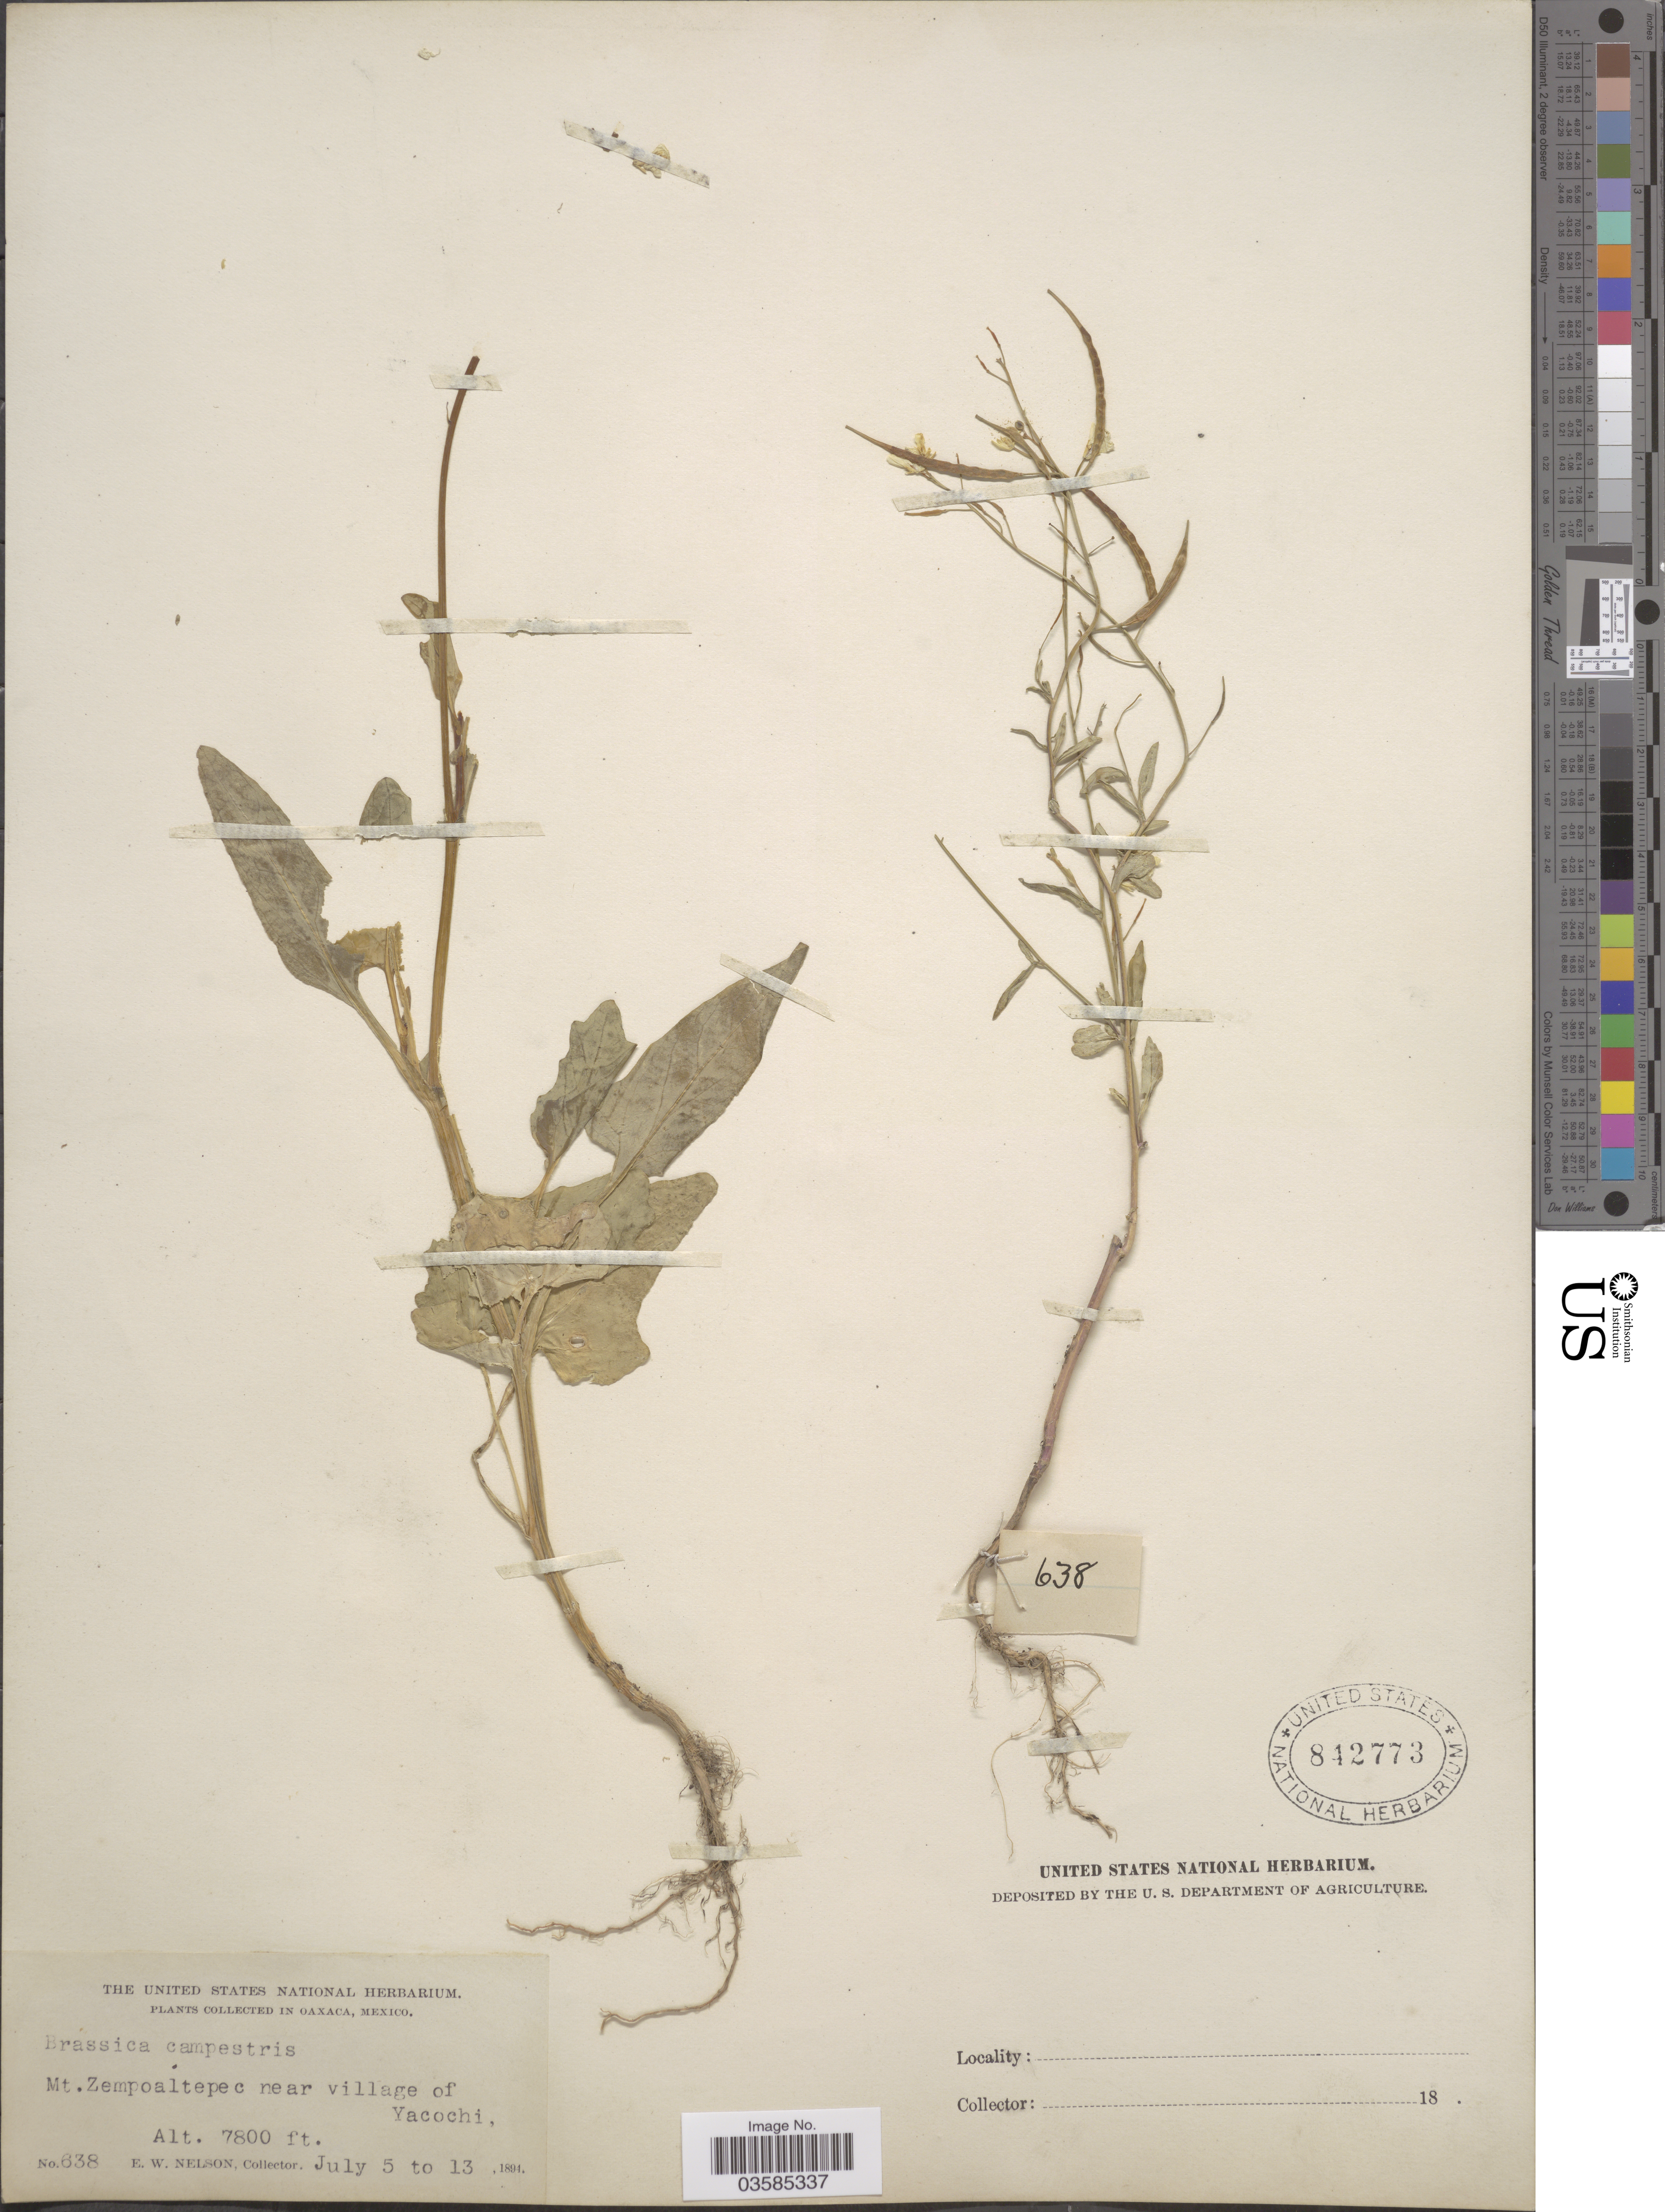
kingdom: Plantae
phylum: Tracheophyta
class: Magnoliopsida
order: Brassicales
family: Brassicaceae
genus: Brassica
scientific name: Brassica campestris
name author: L.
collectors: E. W. Nelson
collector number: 638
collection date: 1894-07-05/1894-07-13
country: Mexico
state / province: Oaxaca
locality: Mt. Zempoaltepec near village of Yacochi.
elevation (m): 2377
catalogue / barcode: US 842773